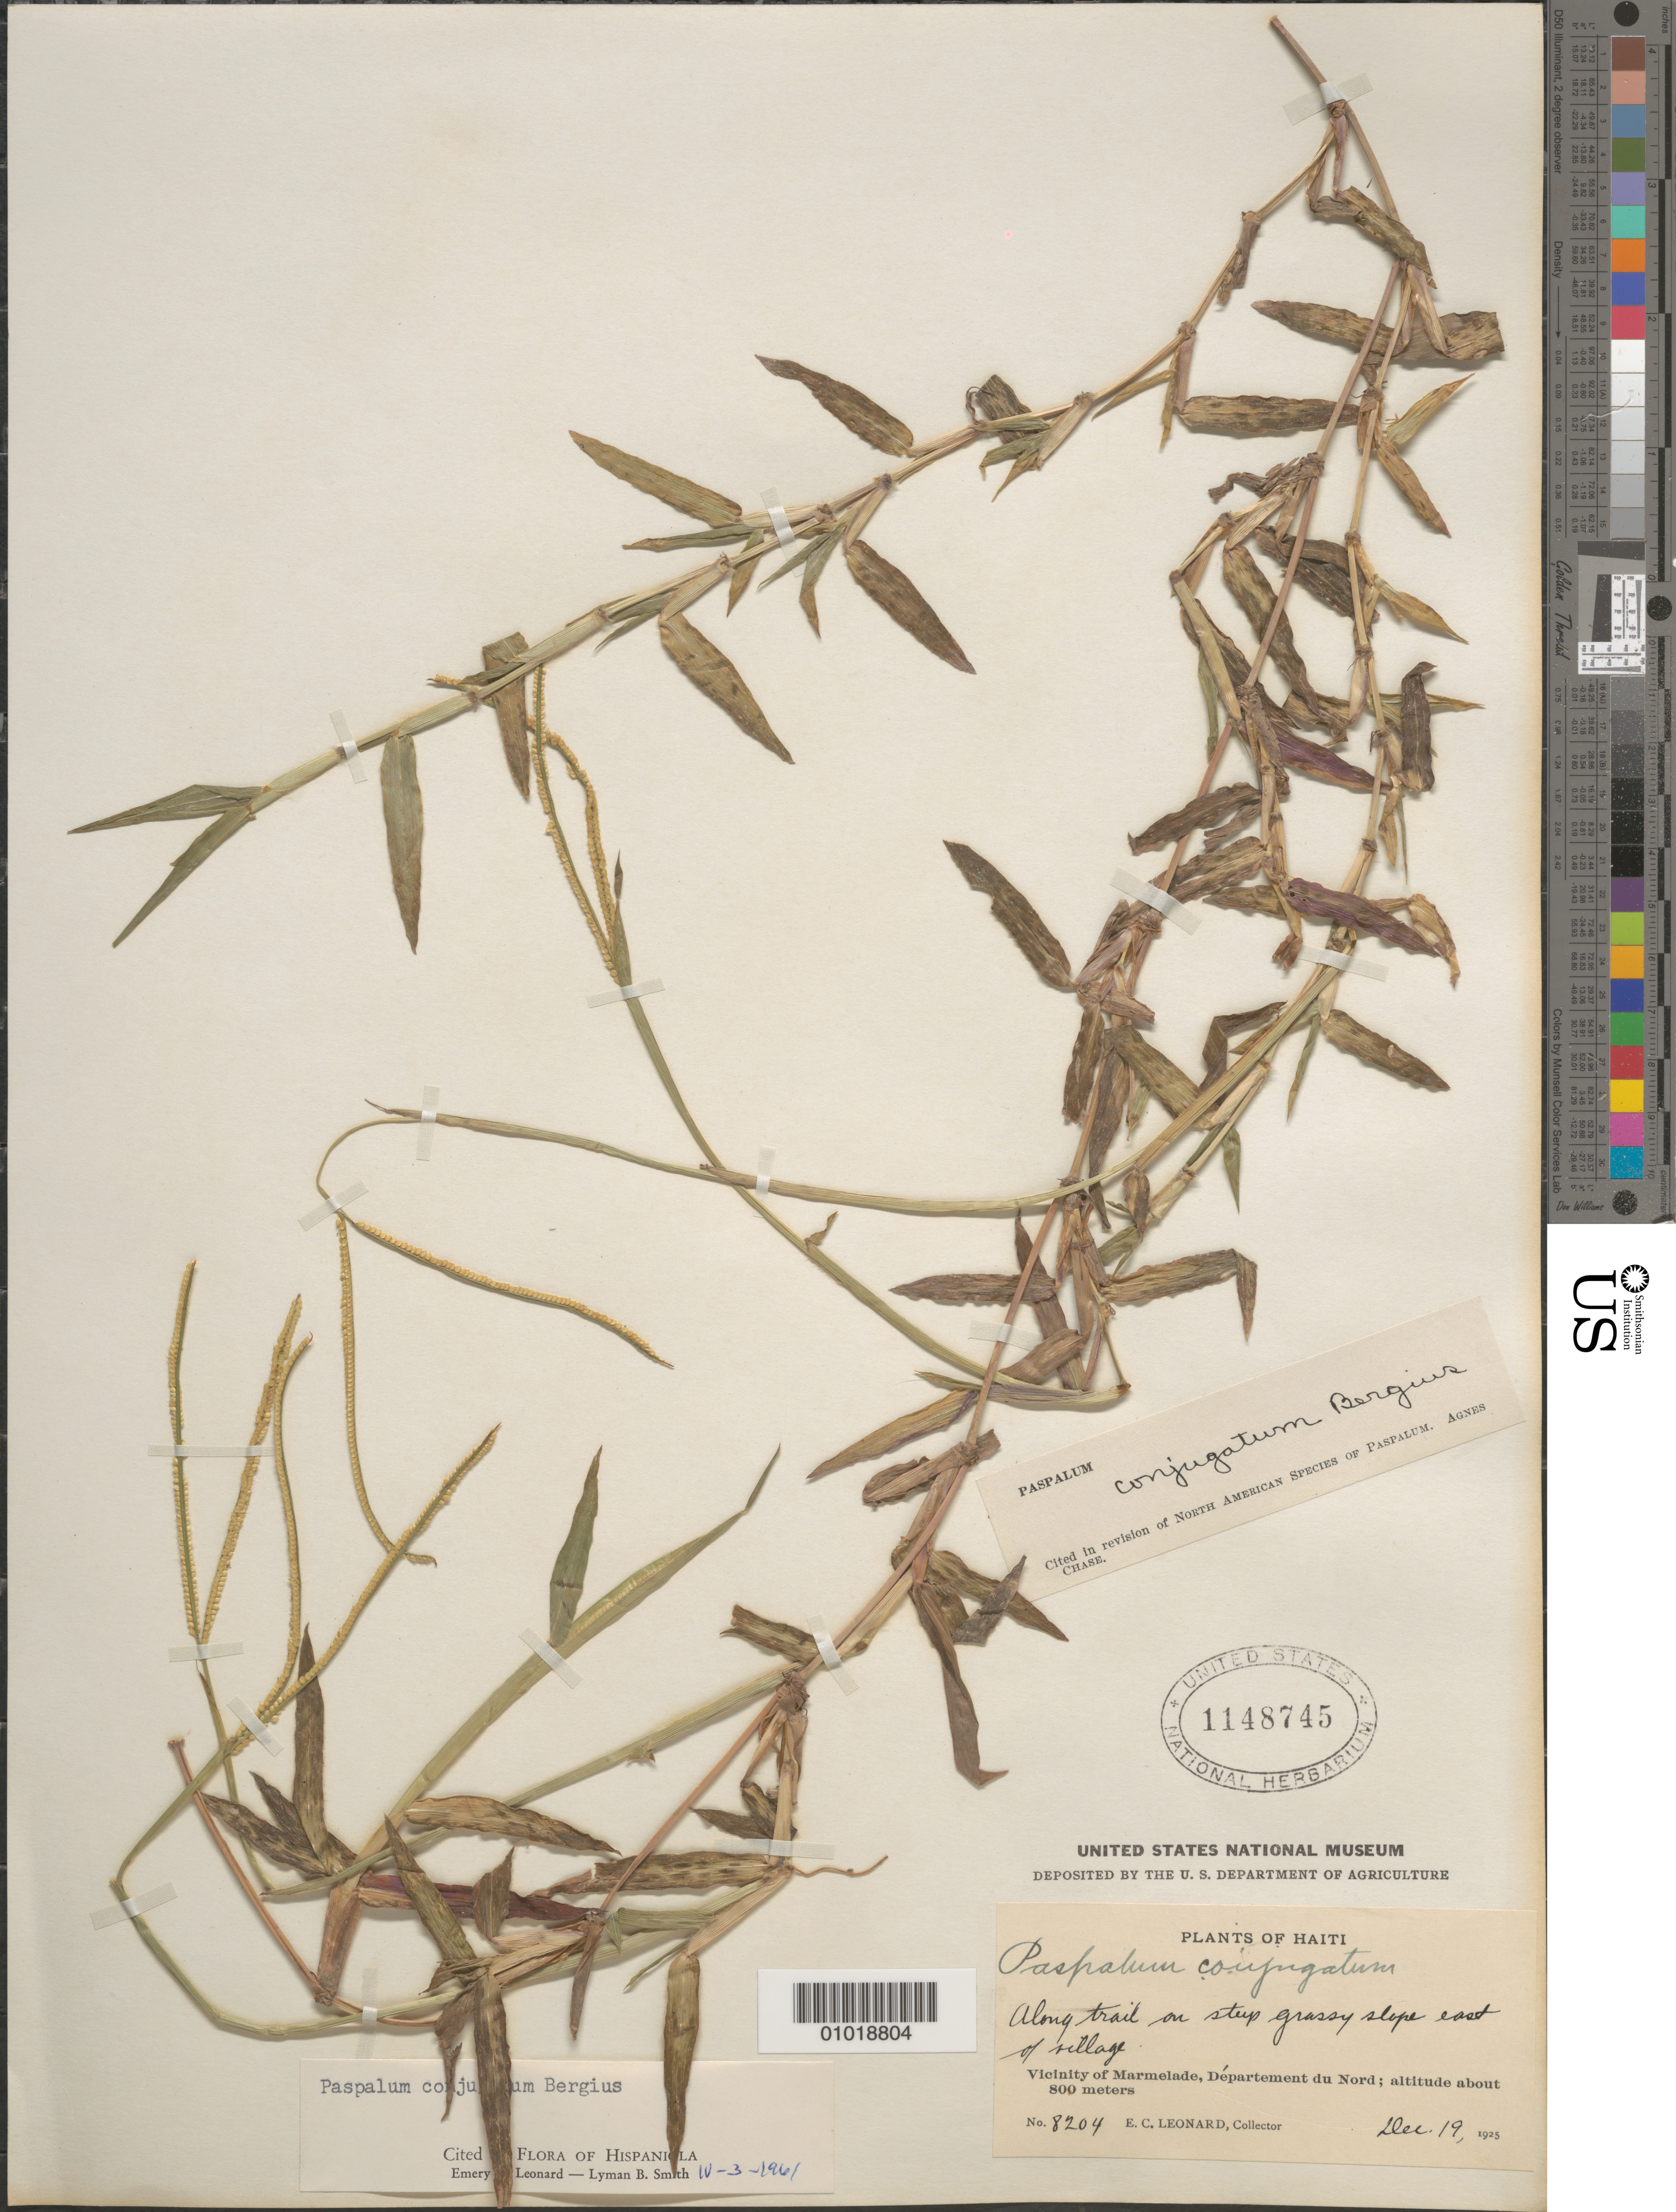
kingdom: Plantae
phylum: Tracheophyta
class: Liliopsida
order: Poales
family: Poaceae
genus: Paspalum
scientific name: Paspalum conjugatum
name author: P.J. Bergius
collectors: E. C. Leonard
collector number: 8204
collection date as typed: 19 Dec 1925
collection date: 1925-12-19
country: Haiti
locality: Vic. of Marmelade, Dept. du Nord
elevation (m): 800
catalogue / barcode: US 1148745